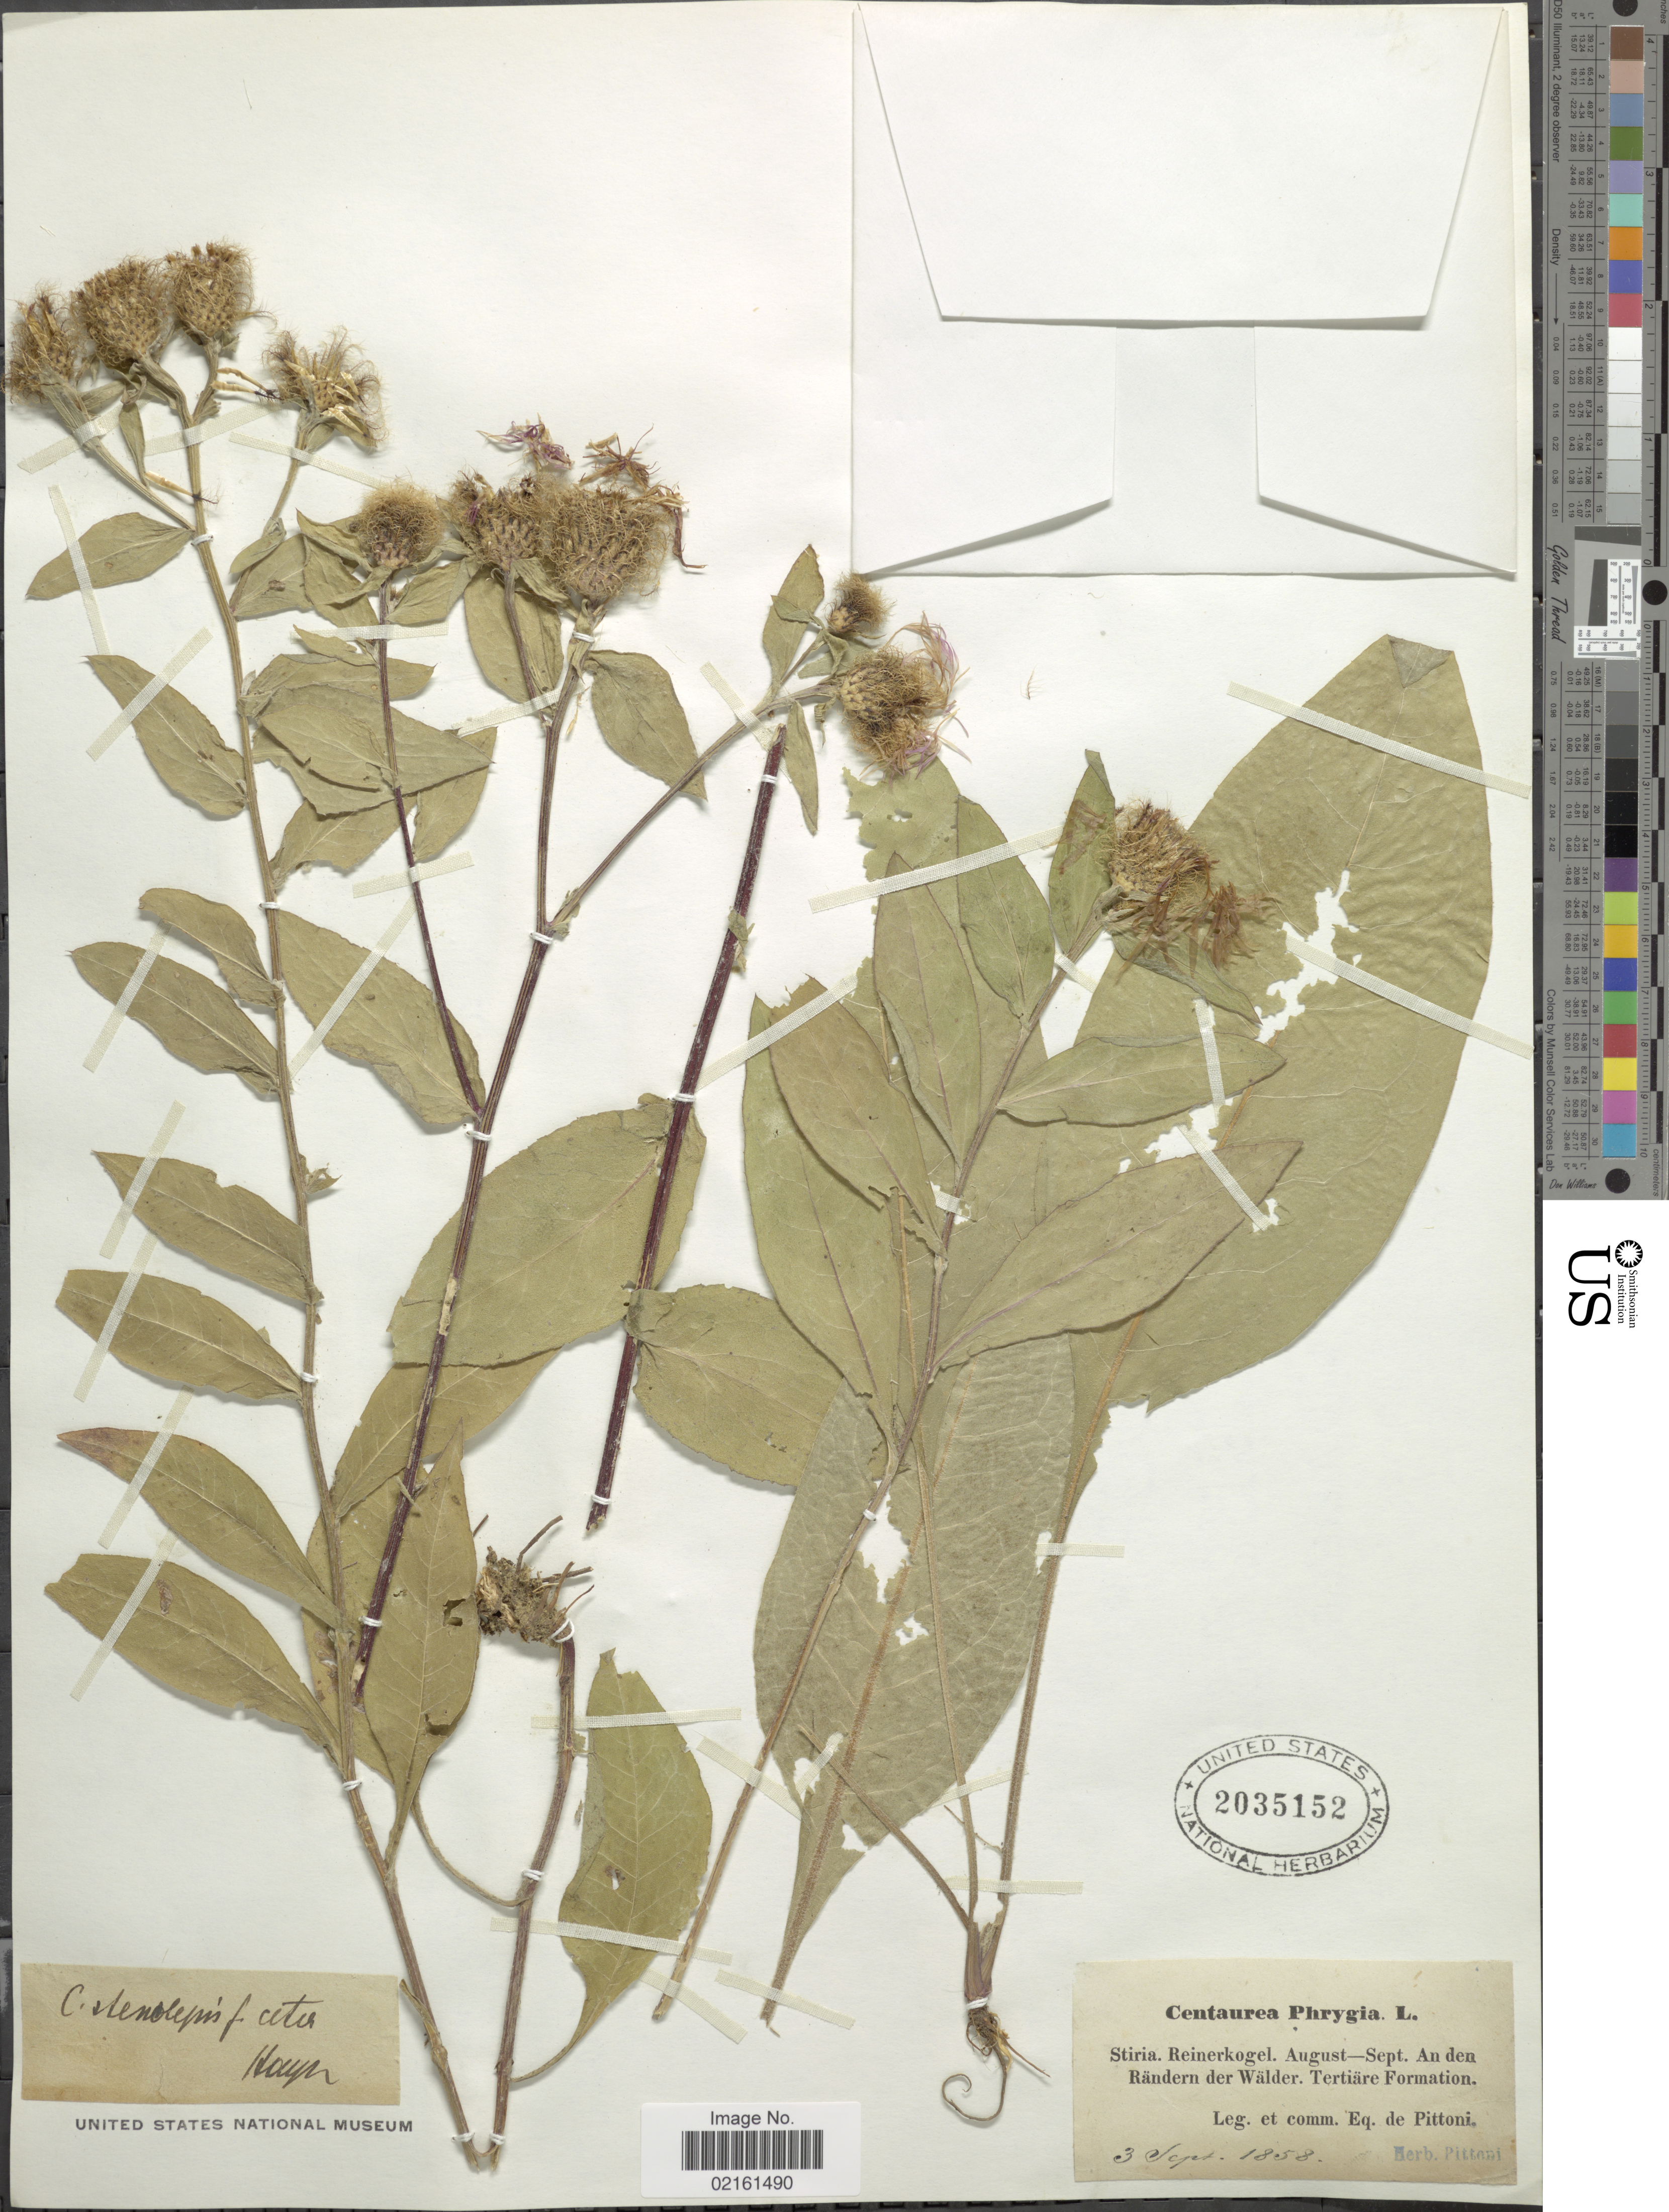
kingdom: Plantae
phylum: Tracheophyta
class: Magnoliopsida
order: Asterales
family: Asteraceae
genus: Centaurea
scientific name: Centaurea phrygia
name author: L.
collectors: Pittoni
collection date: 1858-09-03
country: Austria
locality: Stiria, Reinerkogel, an den Randern der Walder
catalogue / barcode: US 2035152